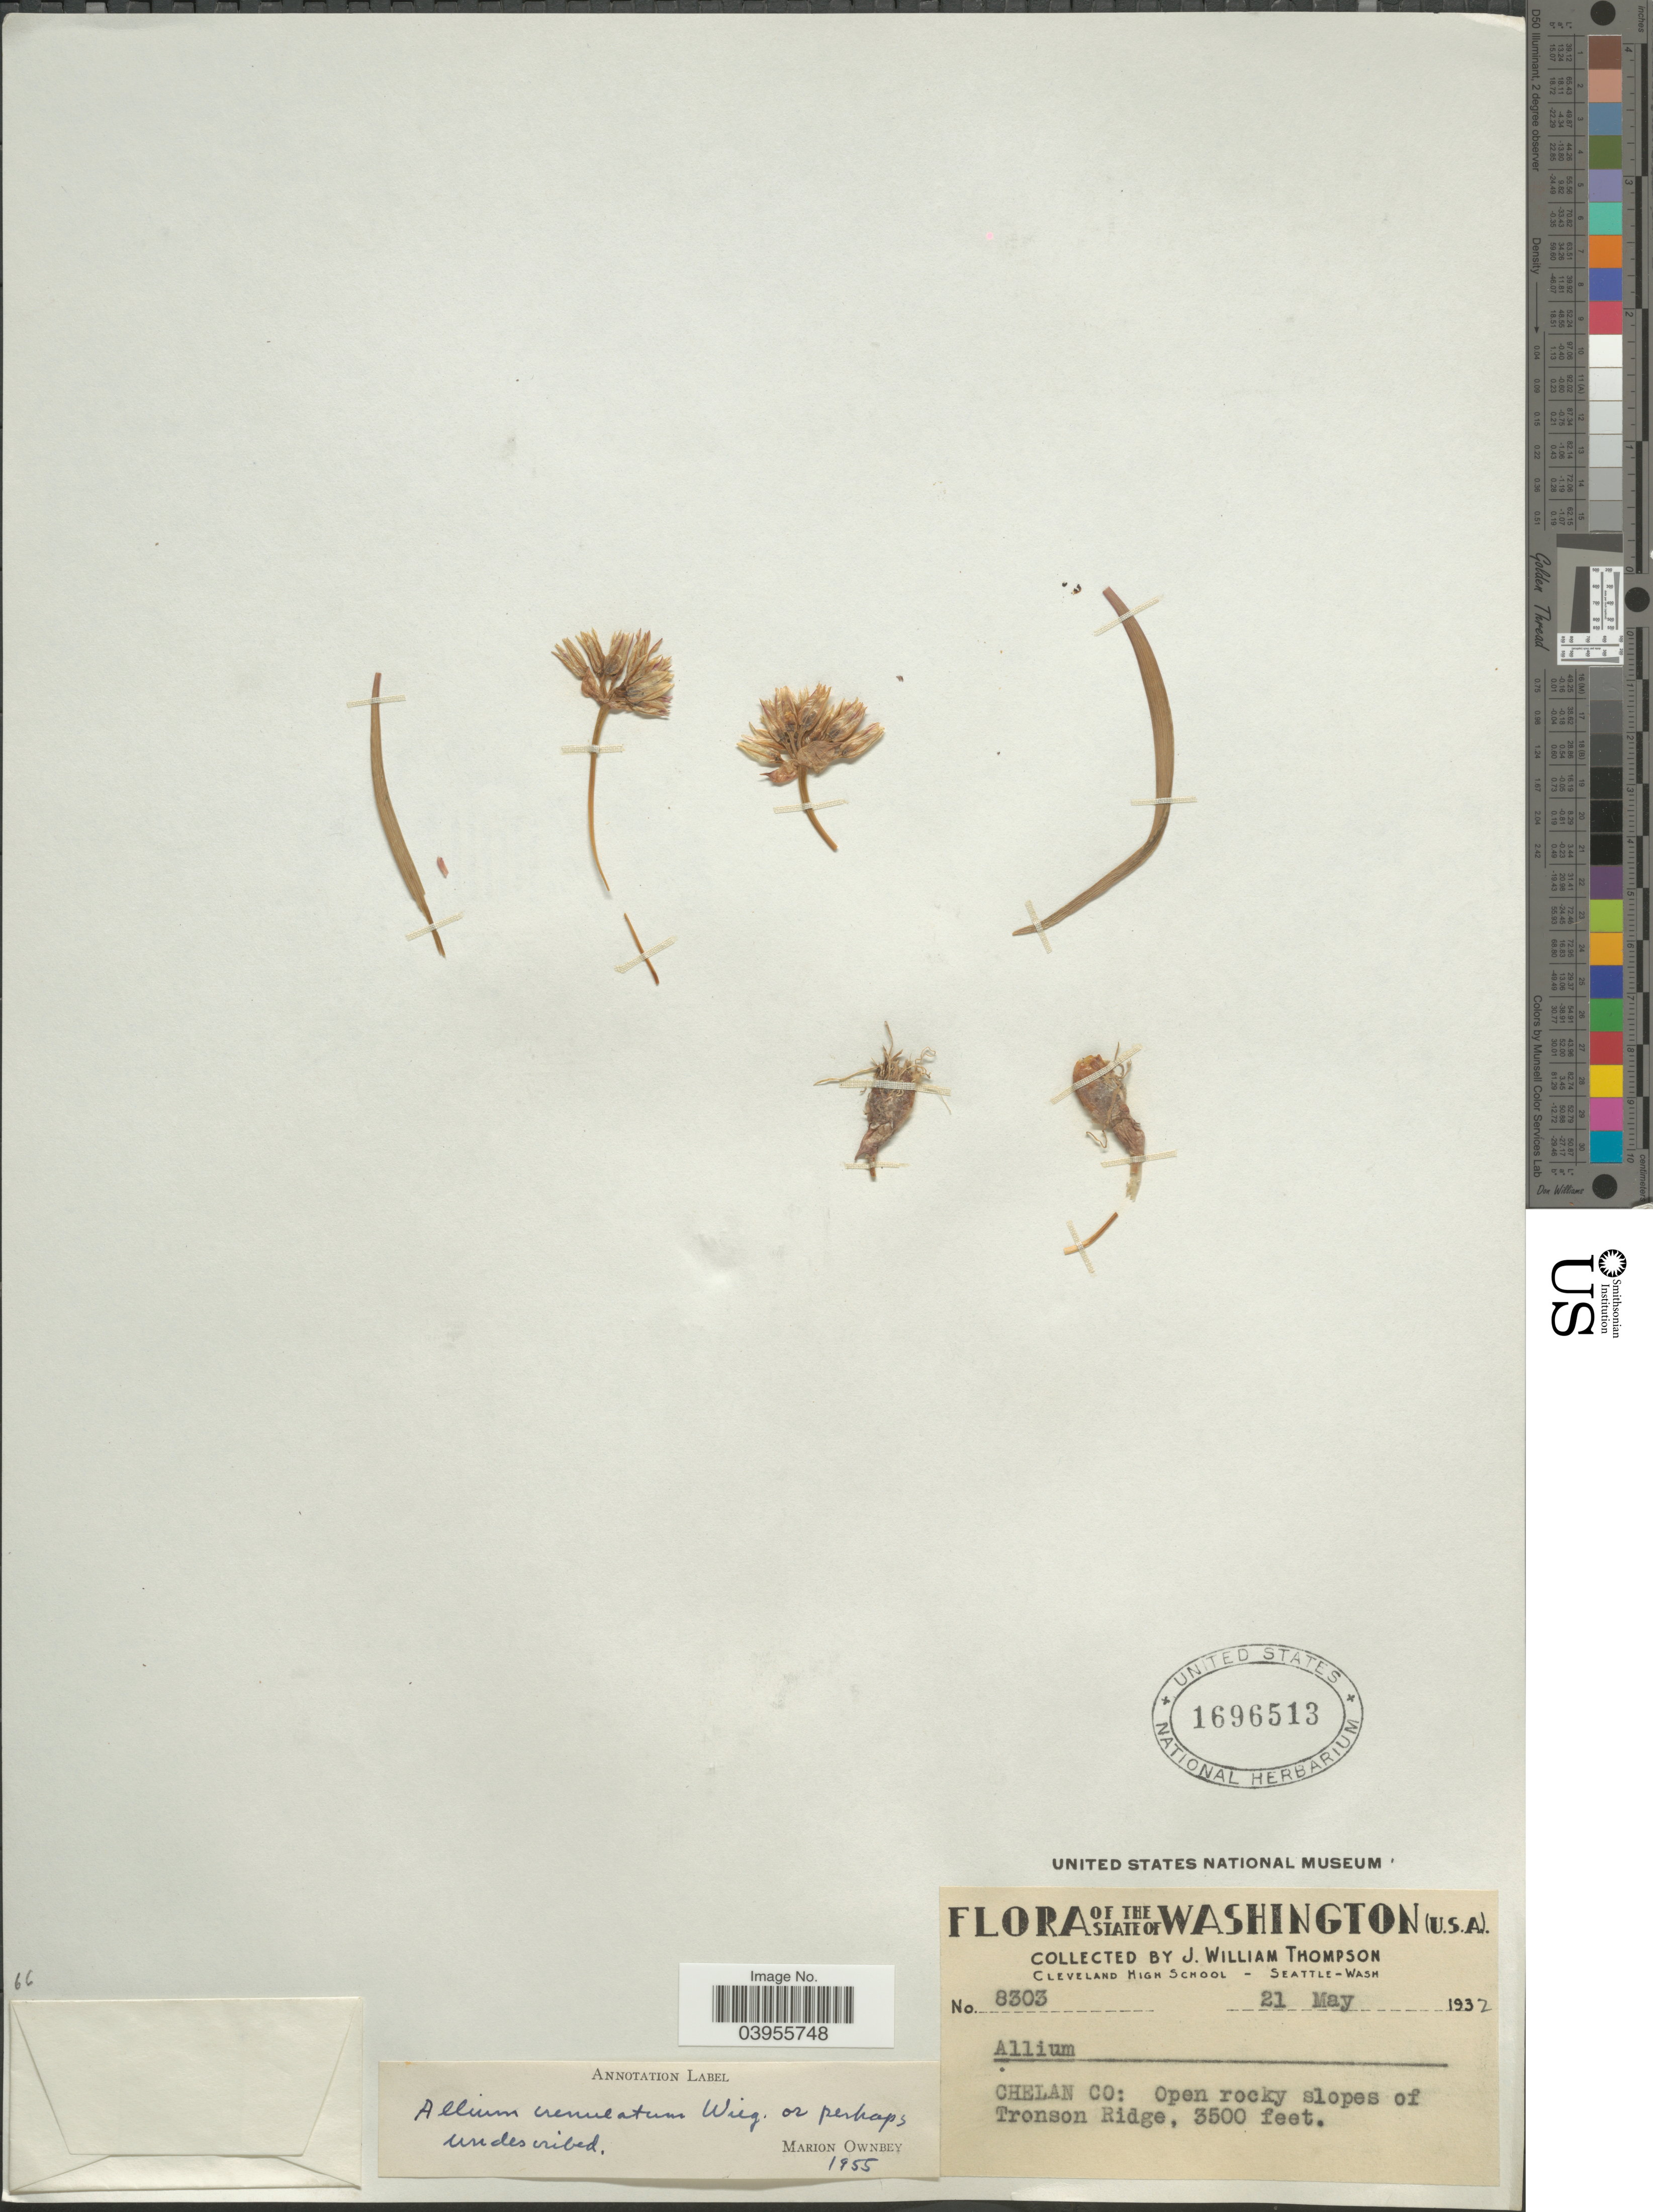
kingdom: Plantae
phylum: Tracheophyta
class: Liliopsida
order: Asparagales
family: Amaryllidaceae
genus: Allium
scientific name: Allium crenulatum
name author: Wiegand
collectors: J. W. Thompson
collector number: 8303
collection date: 1932-05-21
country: United States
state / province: Washington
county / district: Chelan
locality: Chelan Co: Open rocky slopes of Tronson Ridge.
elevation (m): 1067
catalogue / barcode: US 1696513